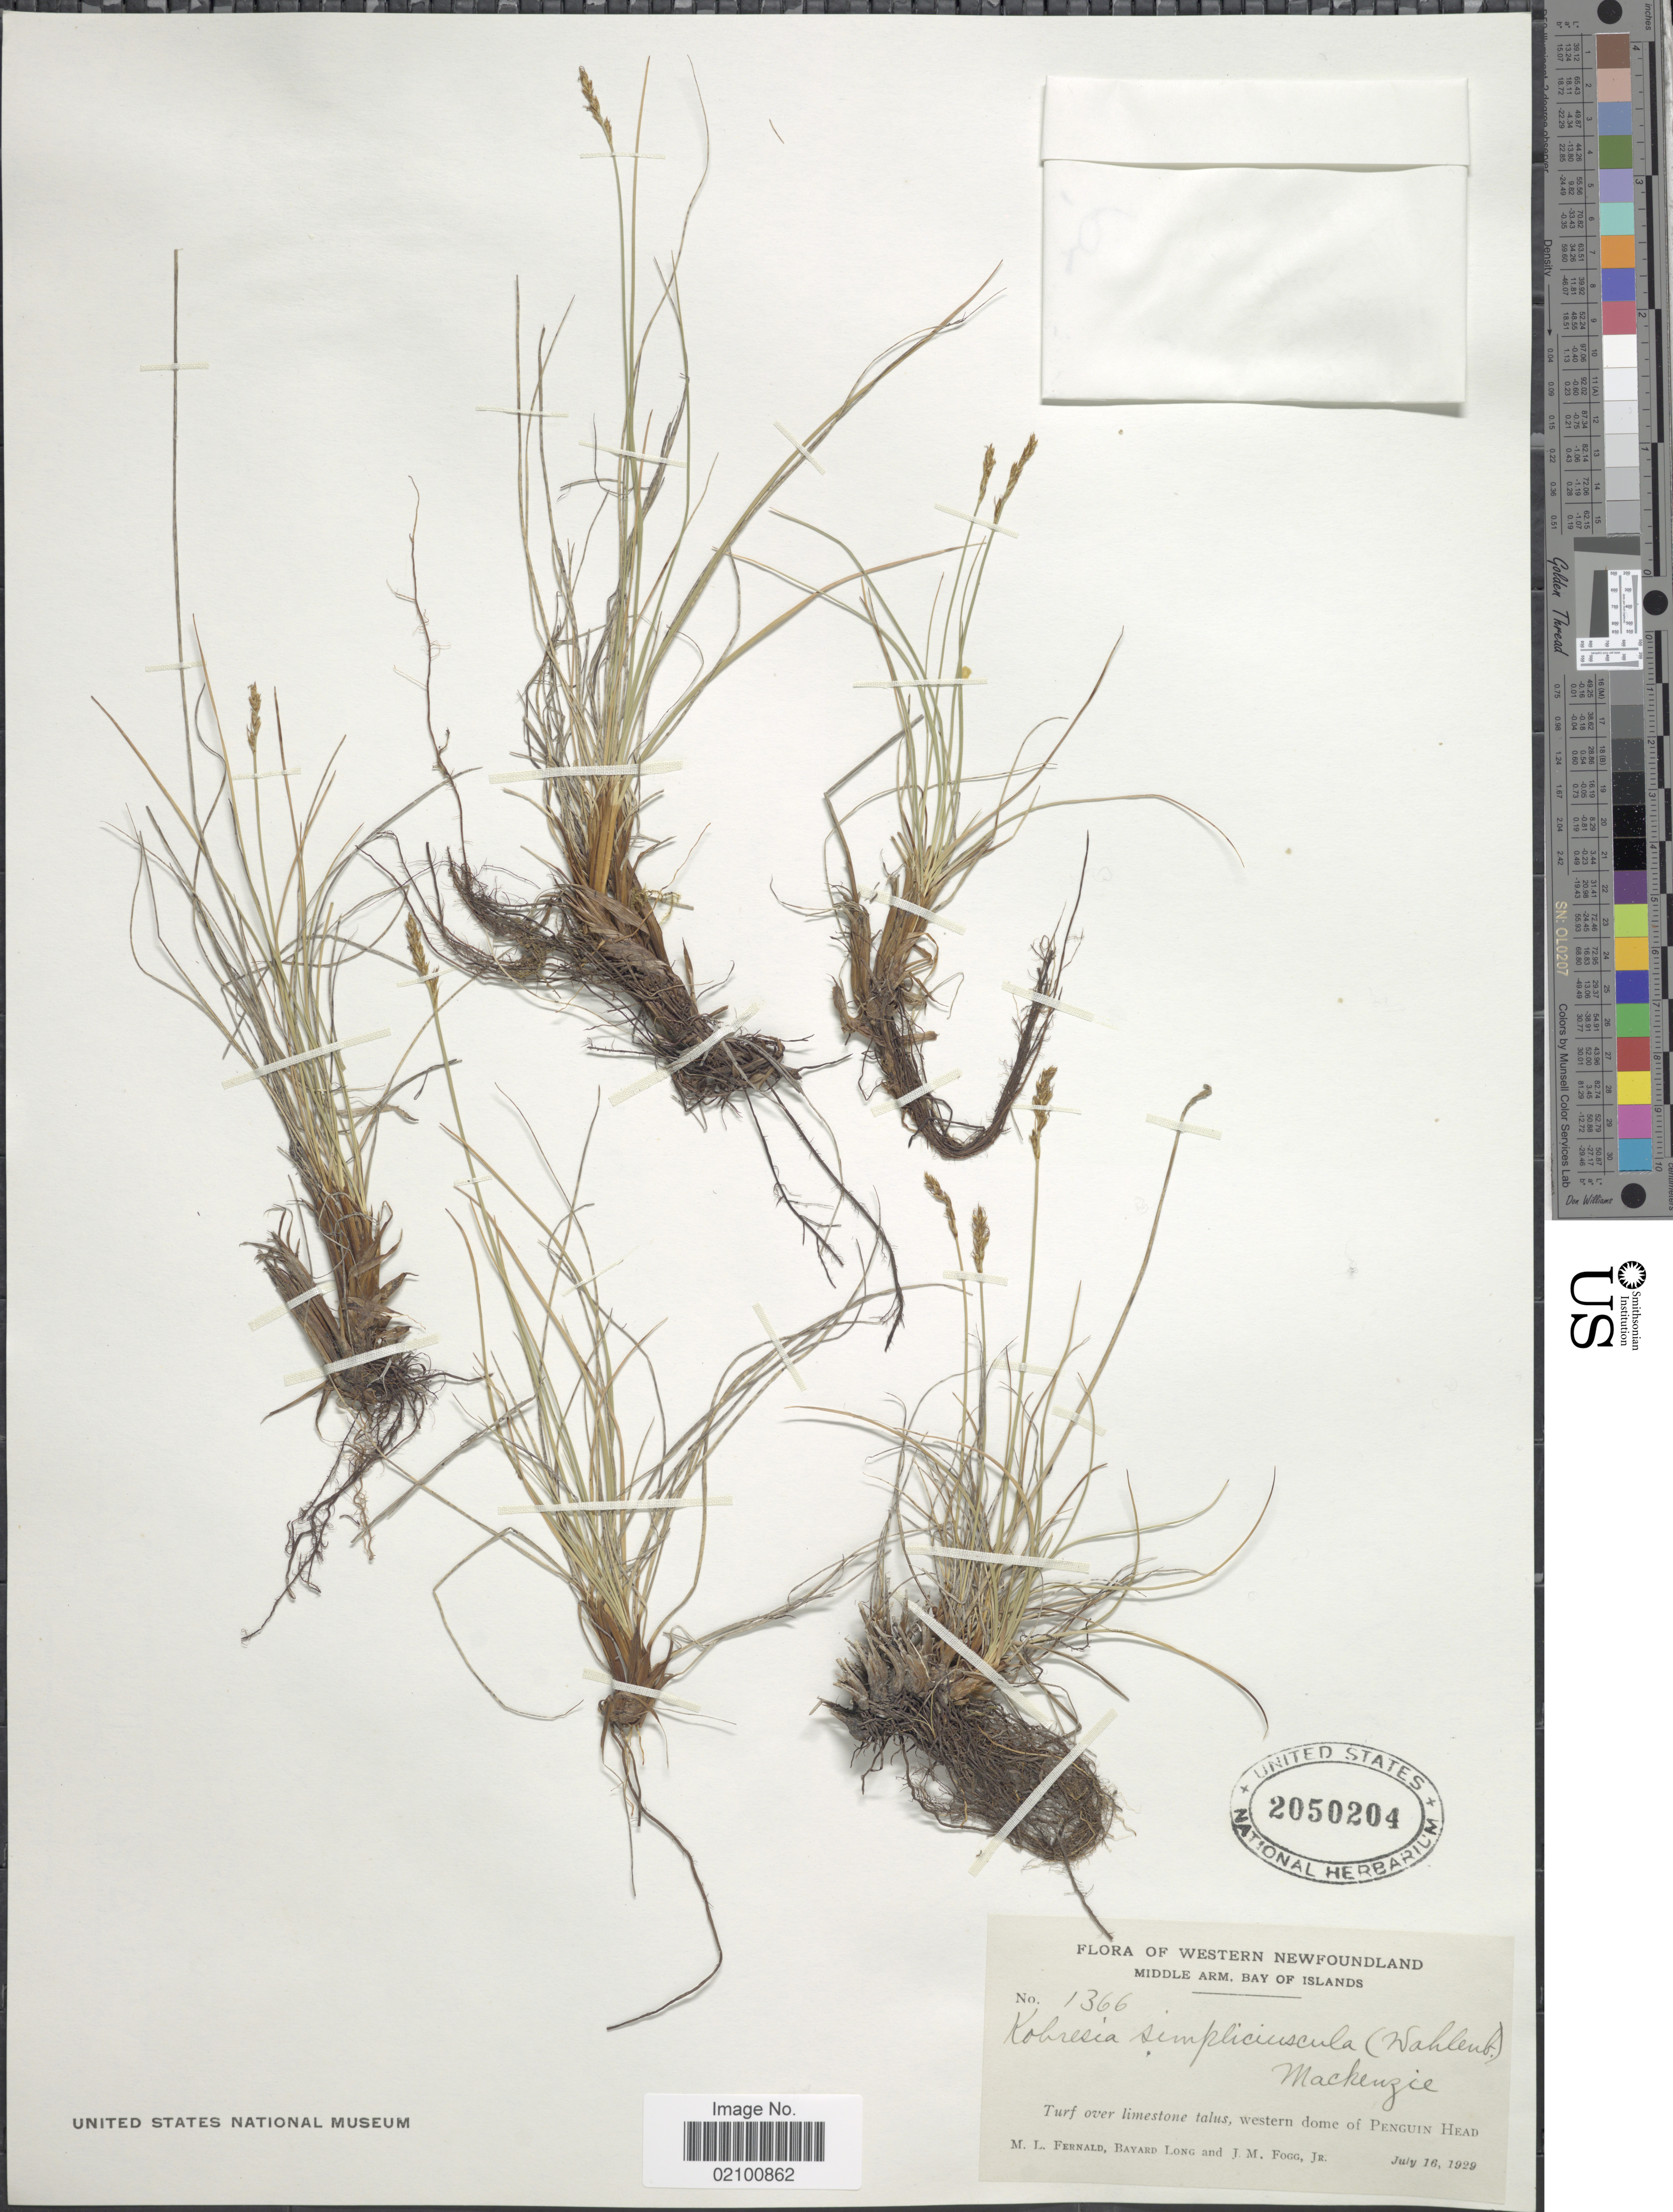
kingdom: Plantae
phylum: Tracheophyta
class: Liliopsida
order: Poales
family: Cyperaceae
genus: Carex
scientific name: Carex simpliciuscula subsp. simpliciuscula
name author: Wahlenb.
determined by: Strong, M. T., (US), Smithsonian Institution - National Museum of Natural History (UNITED STATES)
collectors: M. L. Fernald, B. Long & J. Fogg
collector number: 1366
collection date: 1929-07-16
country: Canada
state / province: Newfoundland and Labrador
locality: Western Newfoundland, Middle Arm, Bay of Islands, western dome of Penguin Head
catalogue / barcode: US 2050204